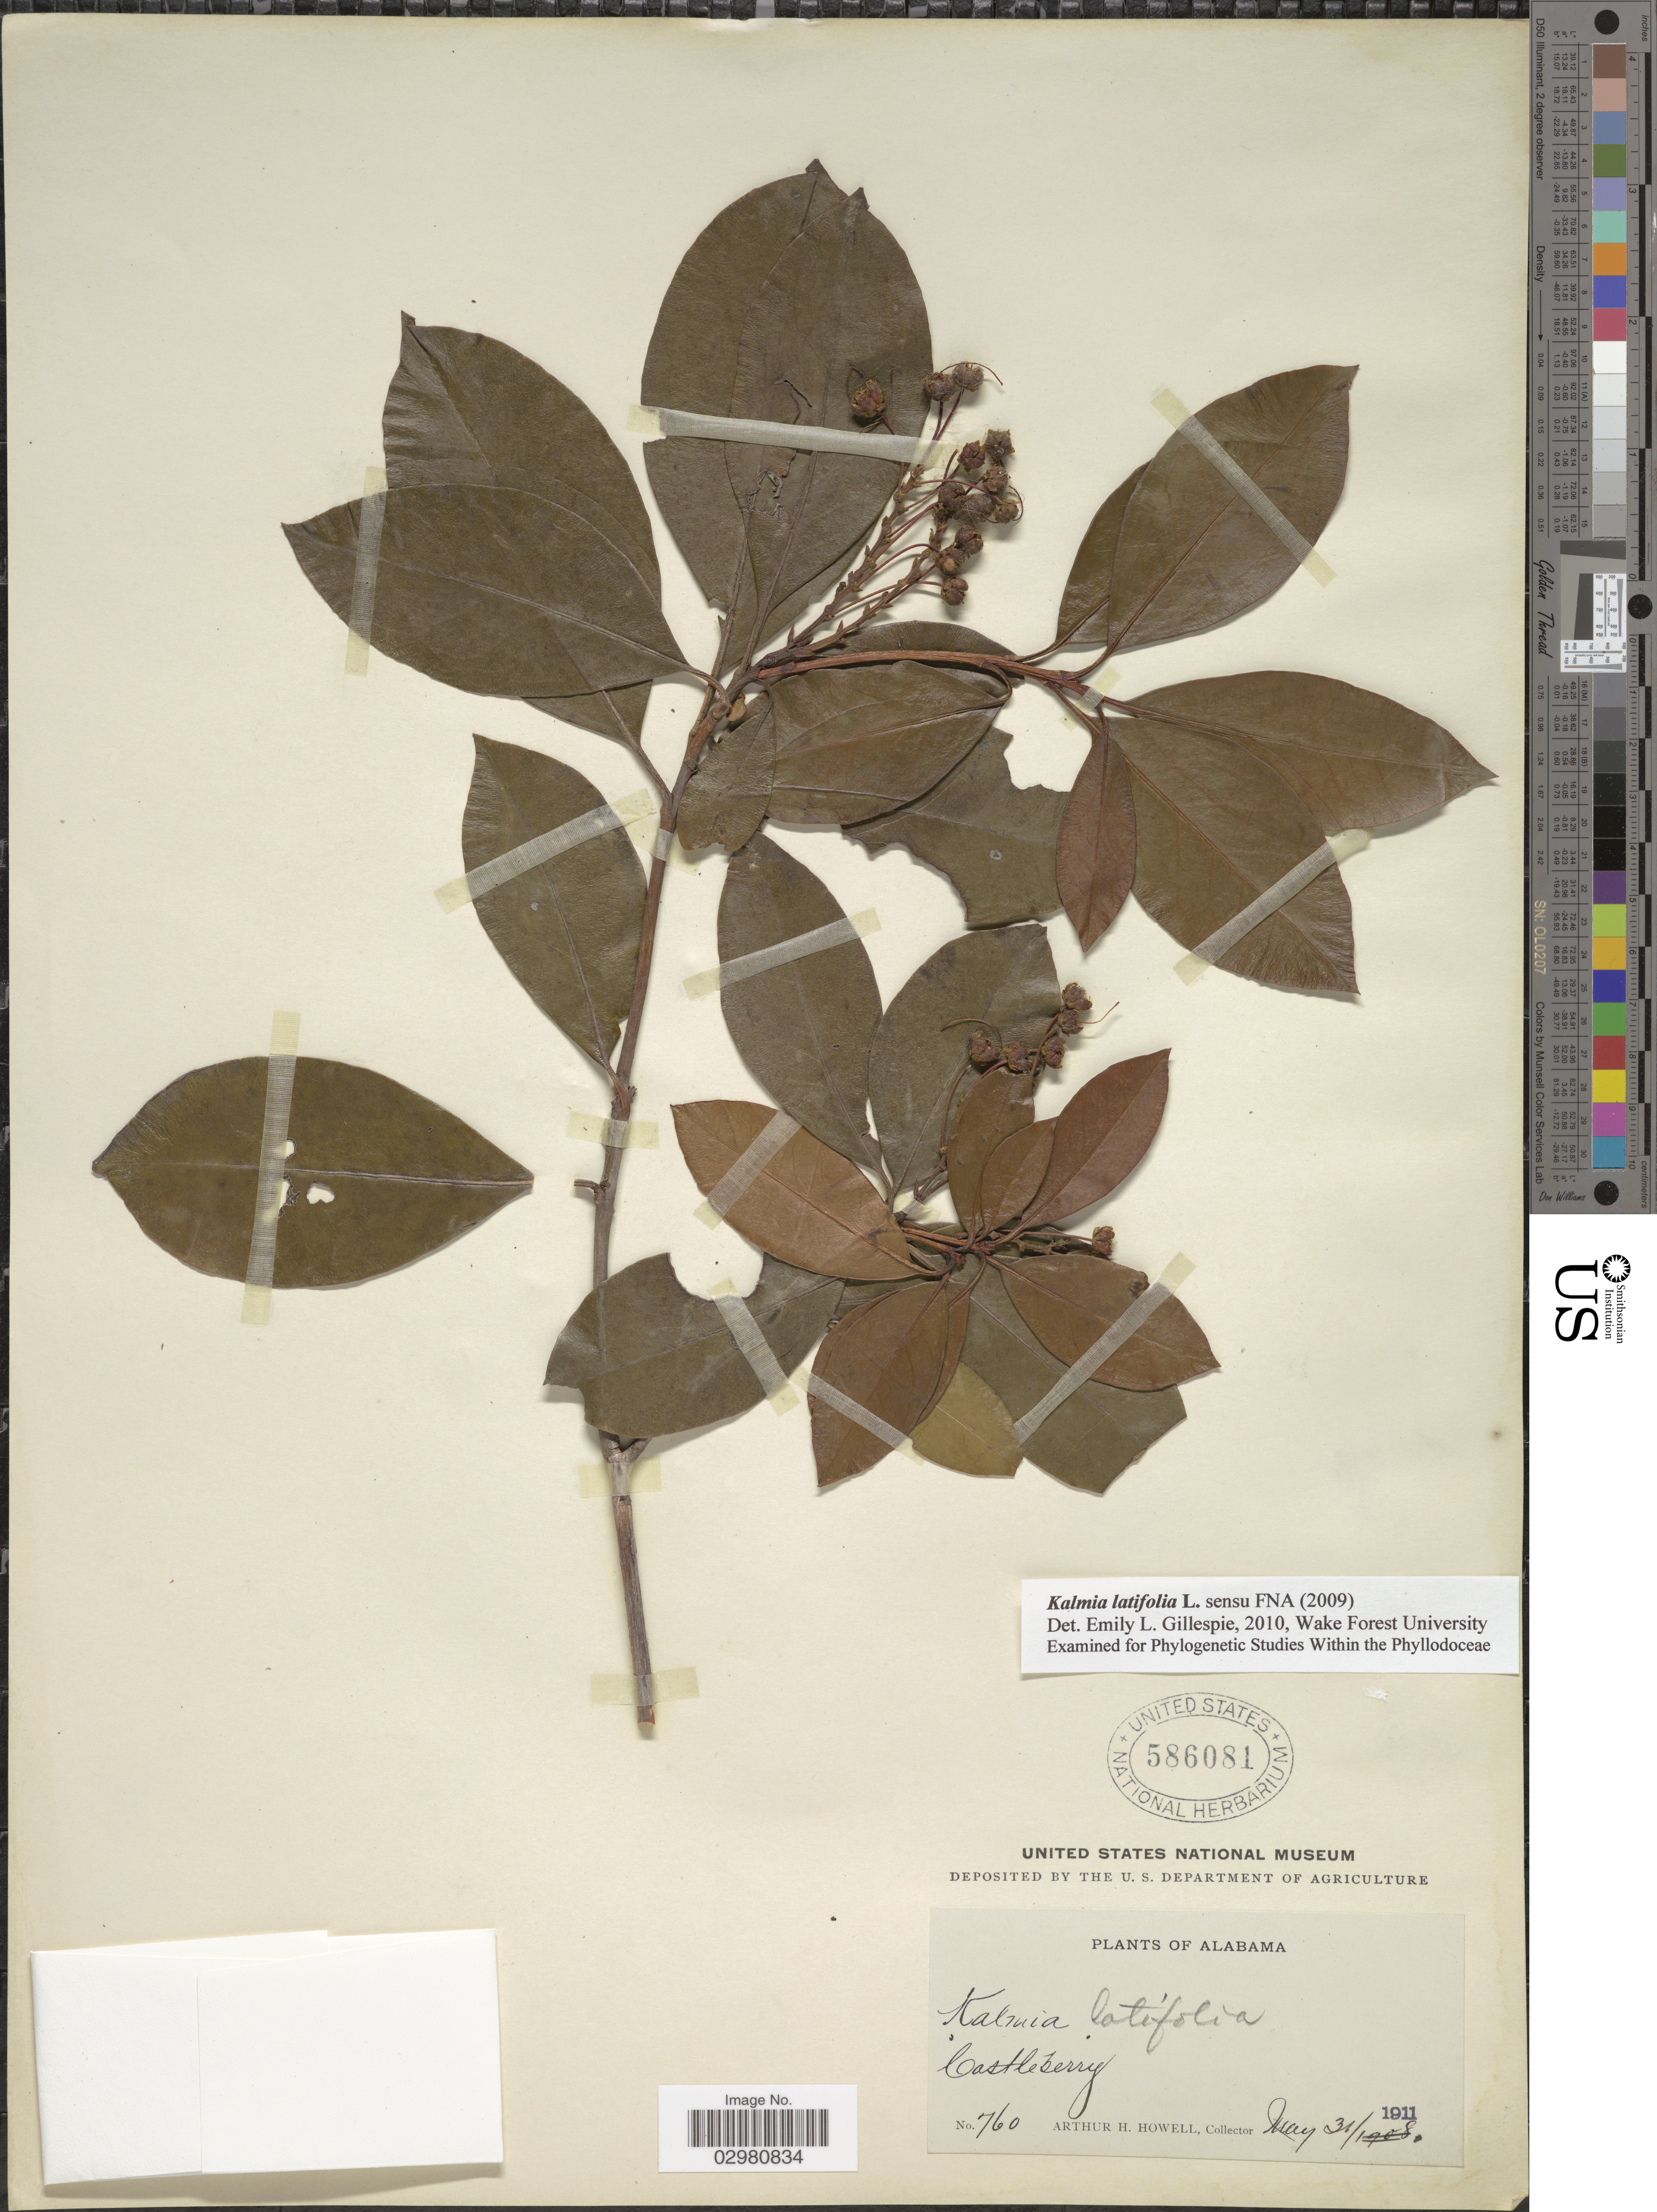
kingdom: Plantae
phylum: Tracheophyta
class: Magnoliopsida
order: Ericales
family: Ericaceae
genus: Kalmia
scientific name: Kalmia latifolia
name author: L.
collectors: A. H. Howell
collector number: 760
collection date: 1911-05-31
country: United States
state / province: Alabama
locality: Castleberry.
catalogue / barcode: US 586081